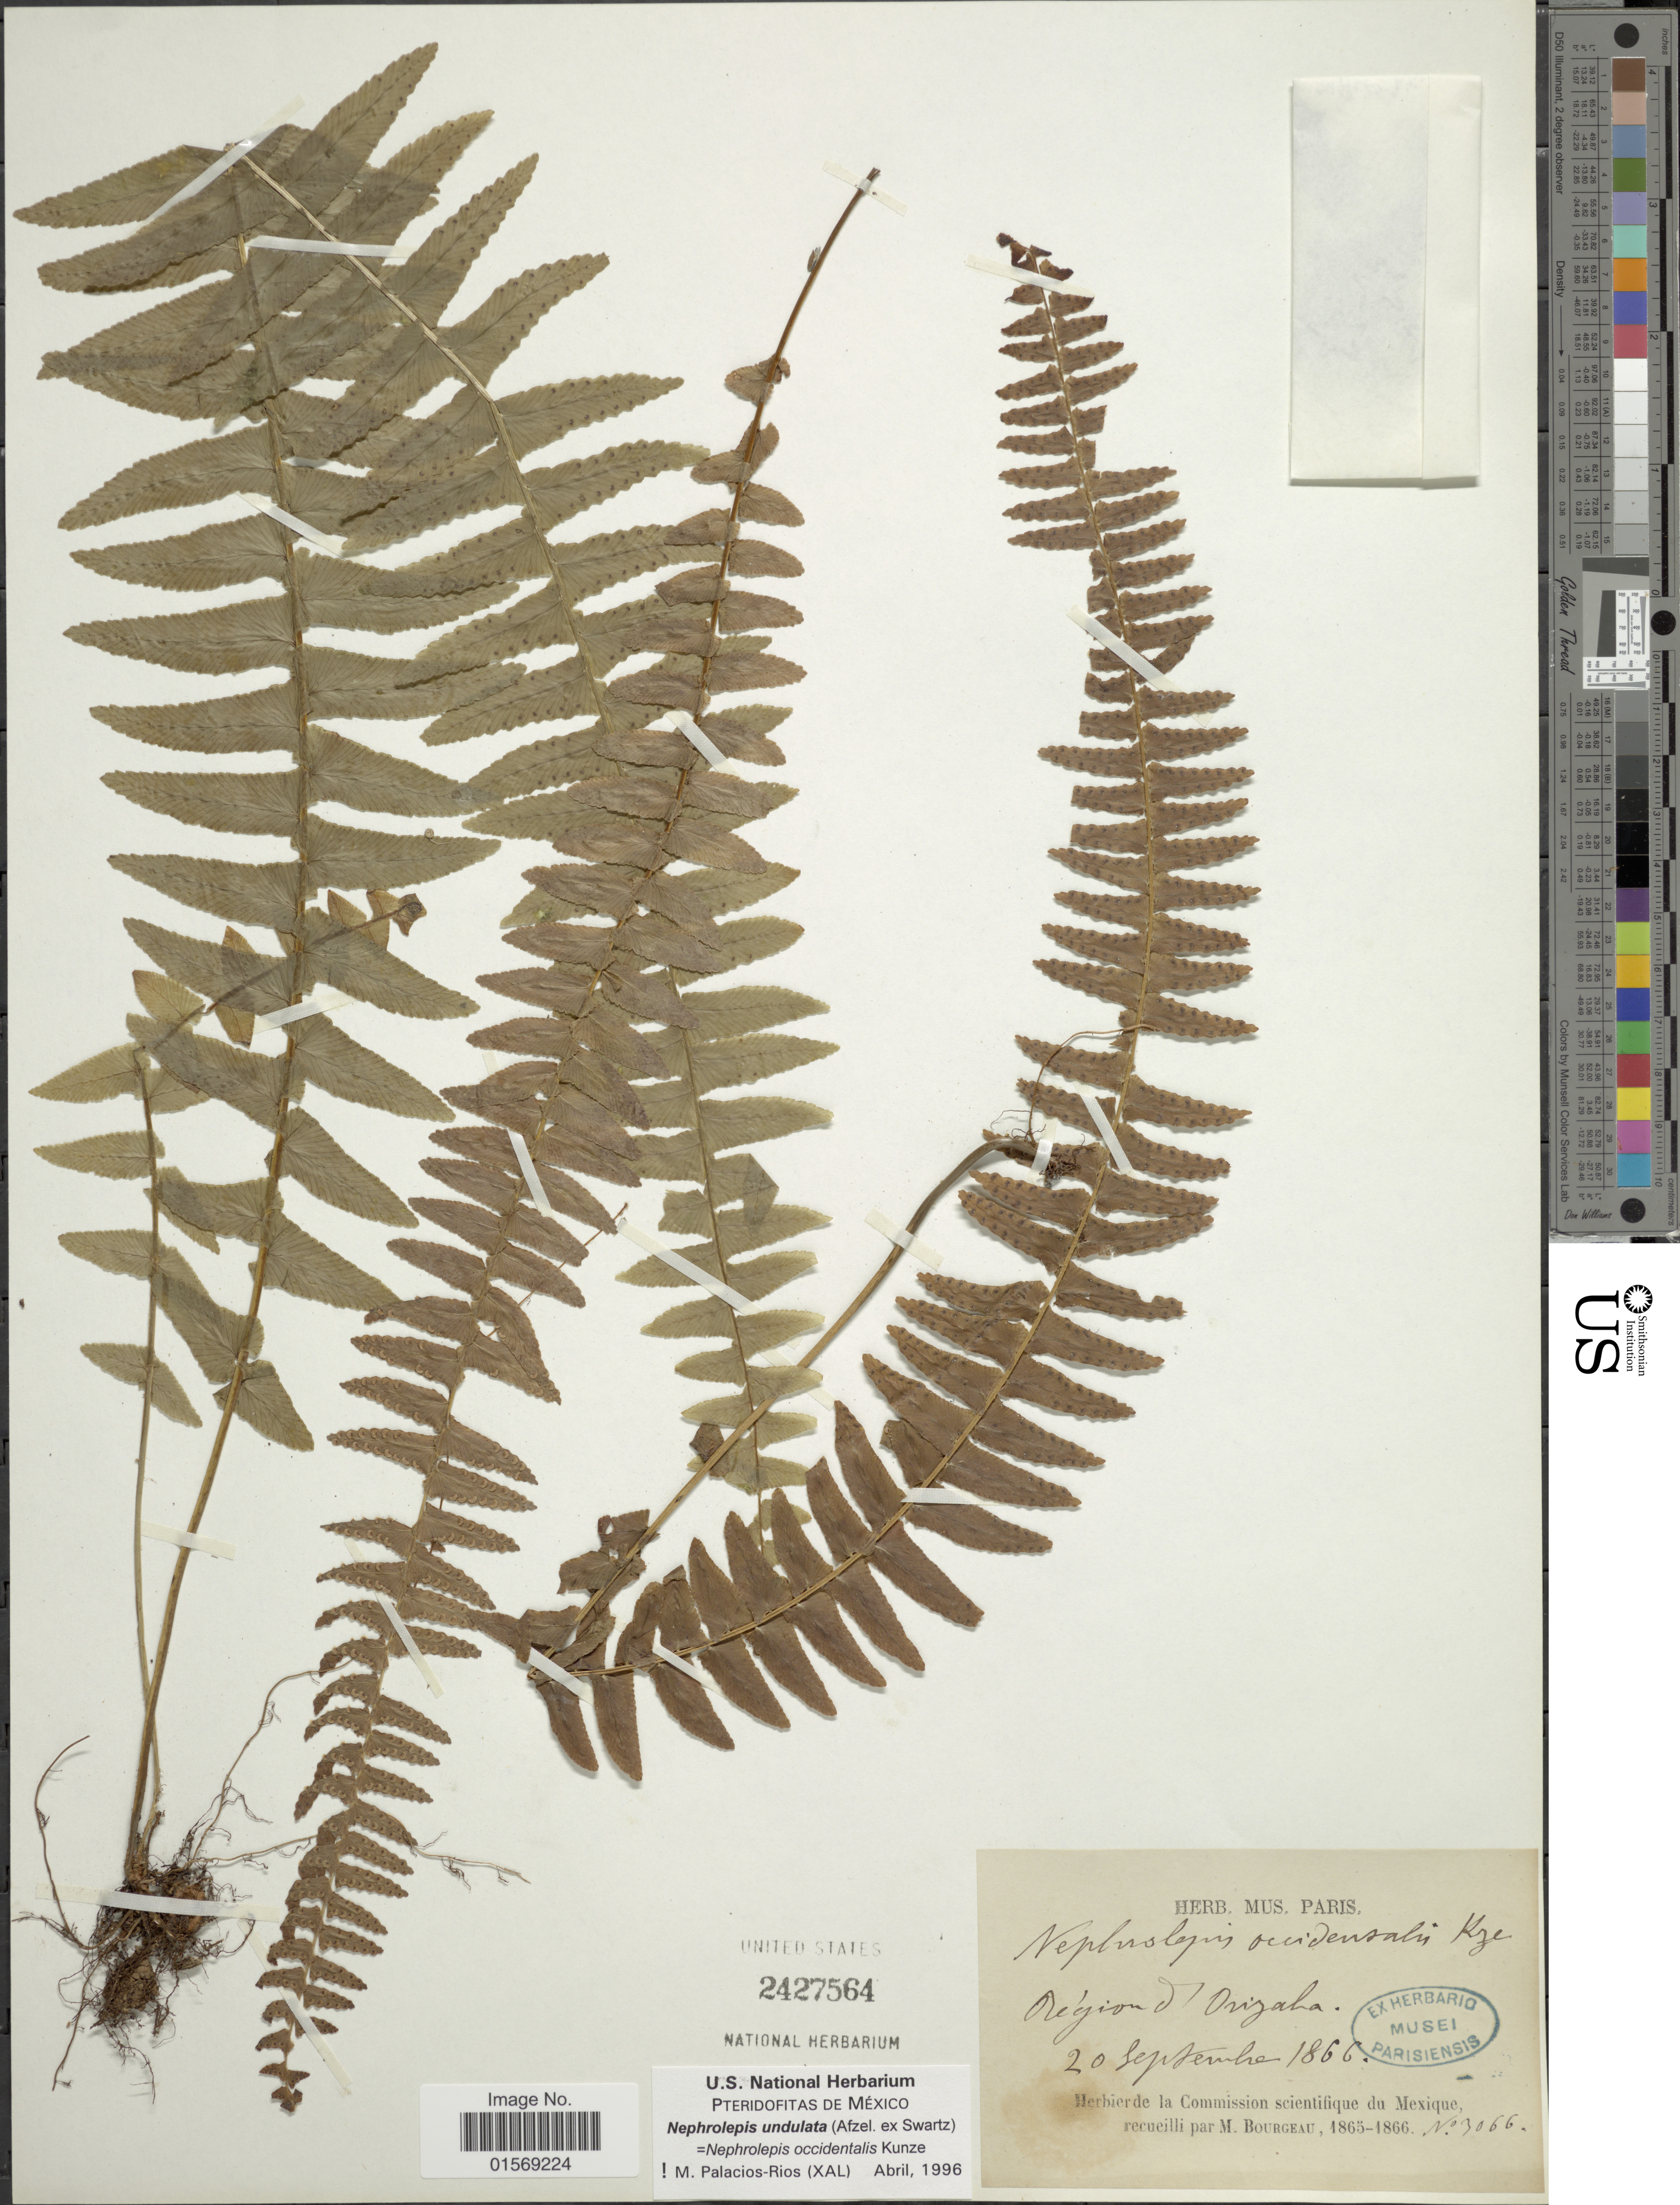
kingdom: Plantae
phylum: Tracheophyta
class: Polypodiopsida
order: Polypodiales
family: Nephrolepidaceae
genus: Nephrolepis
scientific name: Nephrolepis undulata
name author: J. Sm.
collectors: M. Bourgeau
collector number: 3066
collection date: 1866-09-20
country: Mexico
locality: Region d'Orizaba. Mexico.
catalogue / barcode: US 2427564